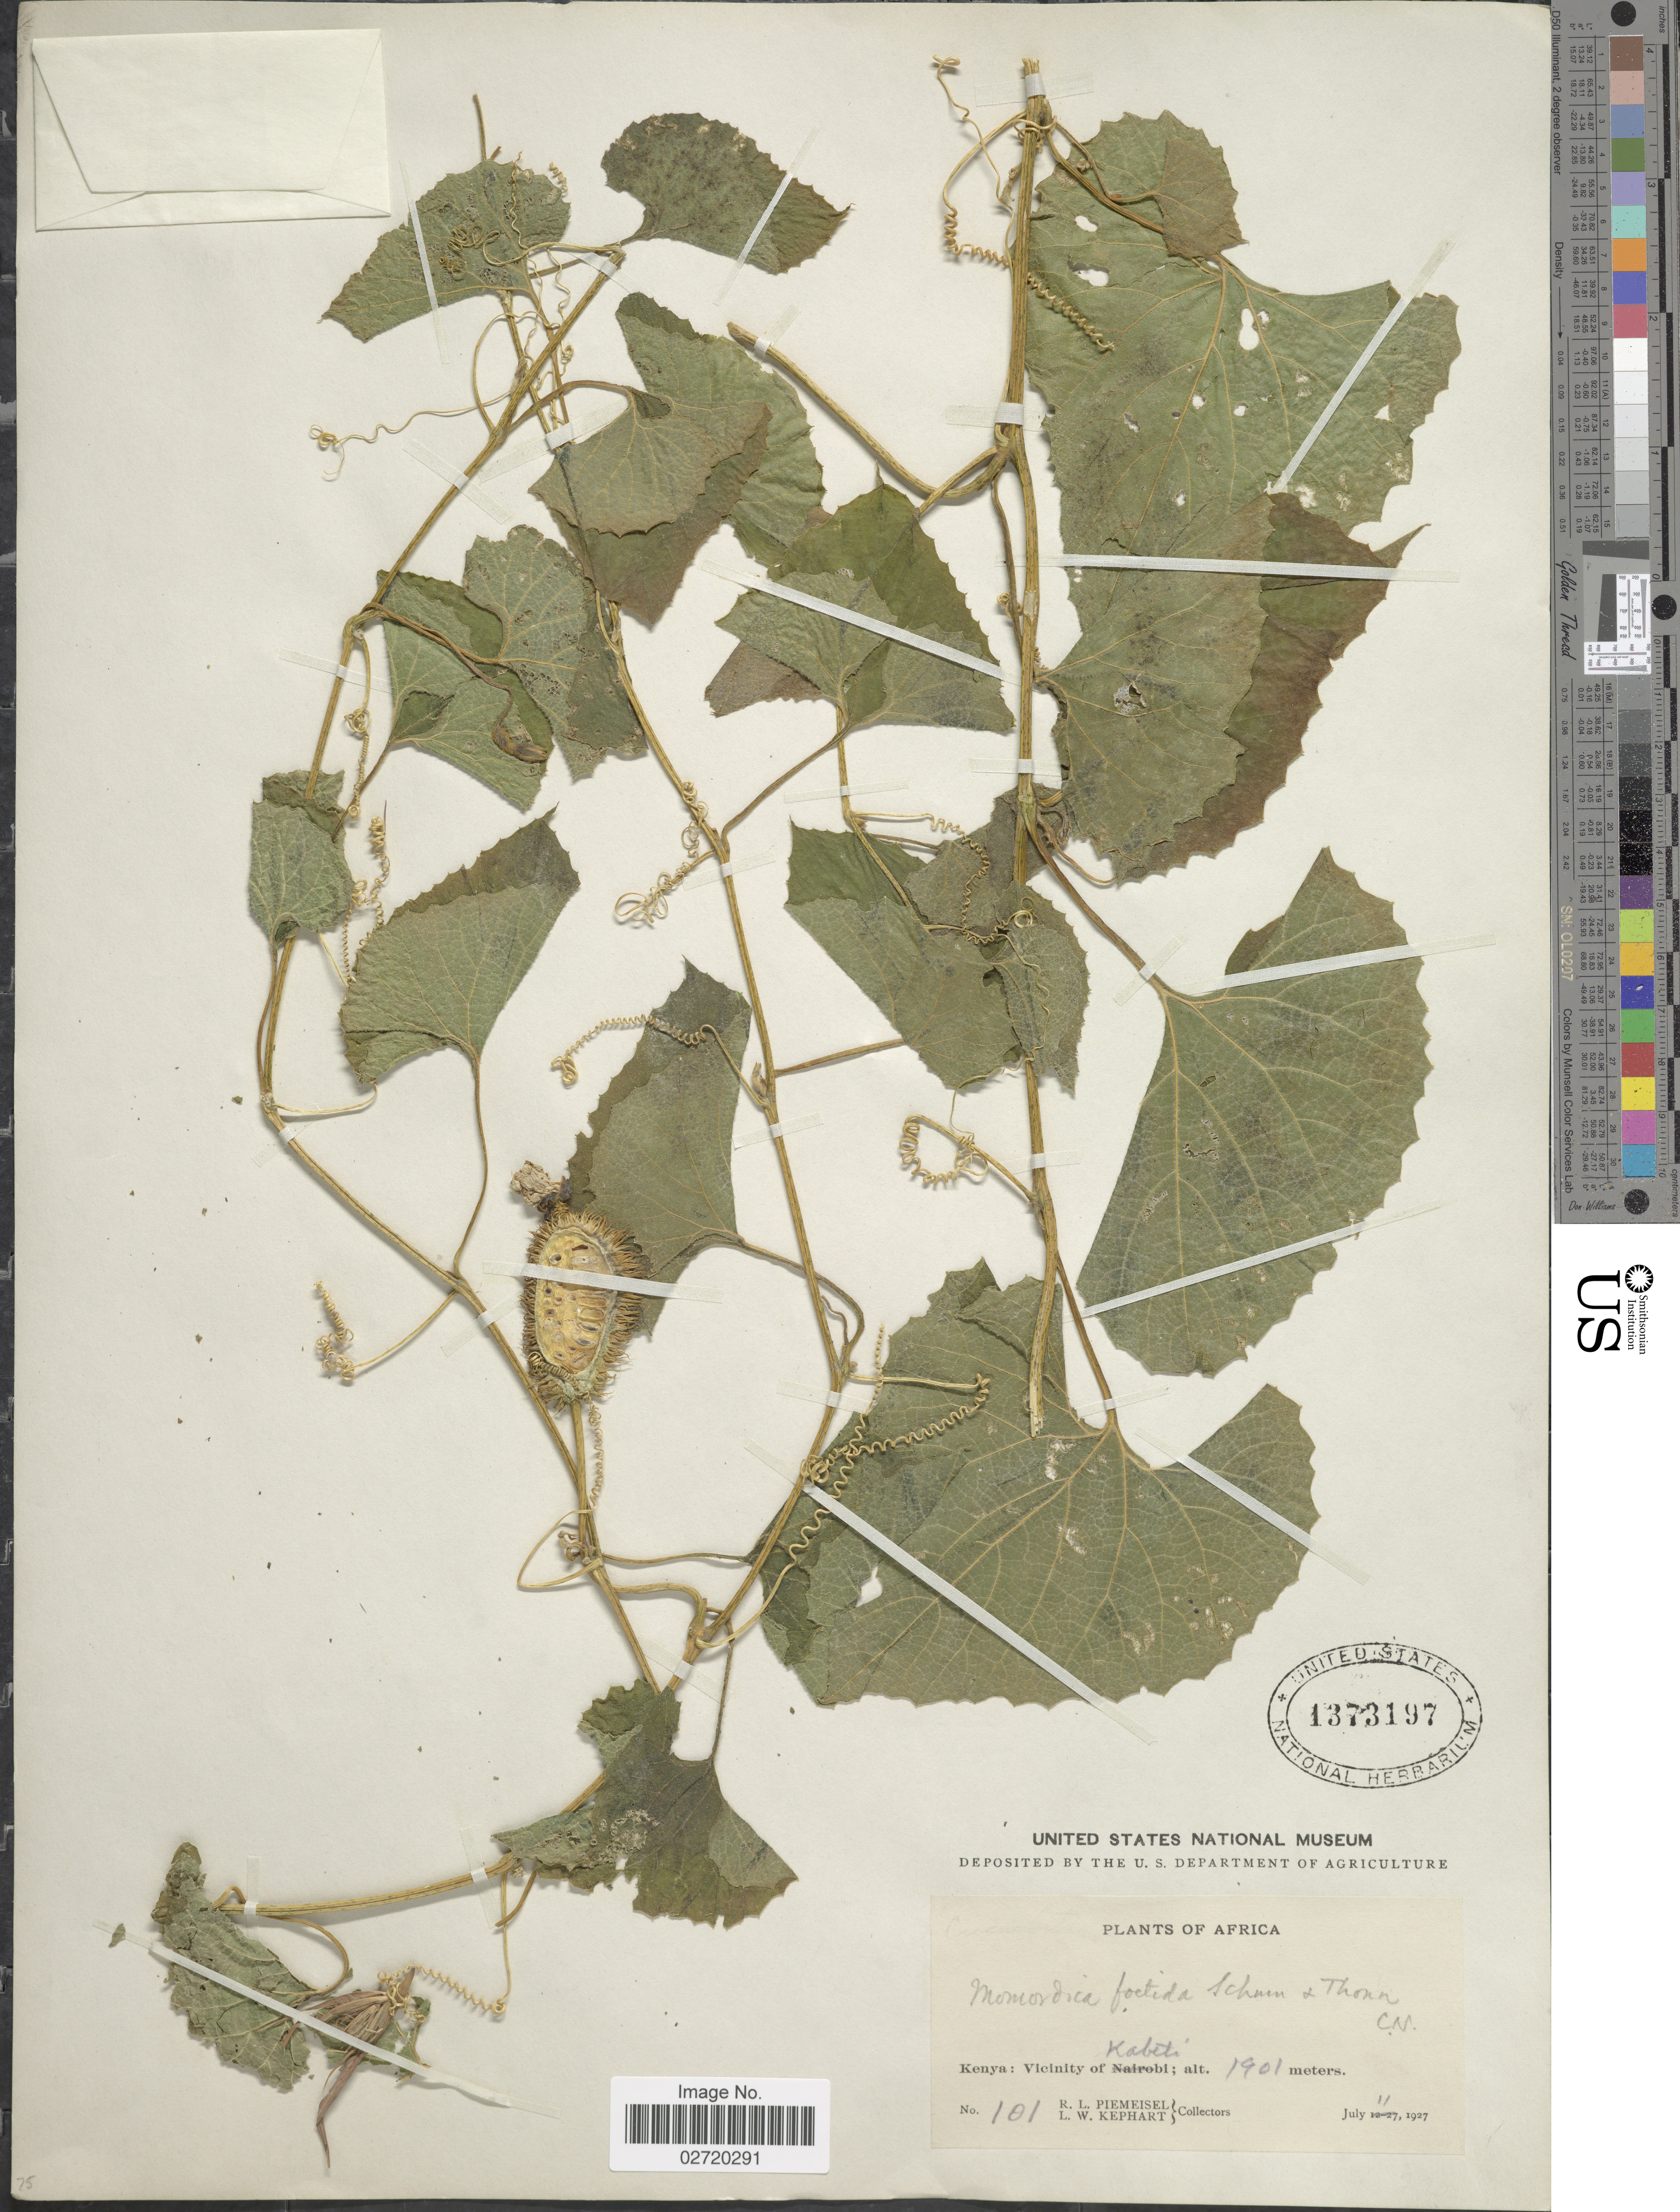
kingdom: Plantae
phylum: Tracheophyta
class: Magnoliopsida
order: Cucurbitales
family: Cucurbitaceae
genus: Momordica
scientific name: Momordica foetida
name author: Schumach.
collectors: R. L. Piemeisel & L. W. Kephart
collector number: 101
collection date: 1927-07-11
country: Kenya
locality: Kenya: Vicinity of Kabeti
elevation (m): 1901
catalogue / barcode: US 1373197